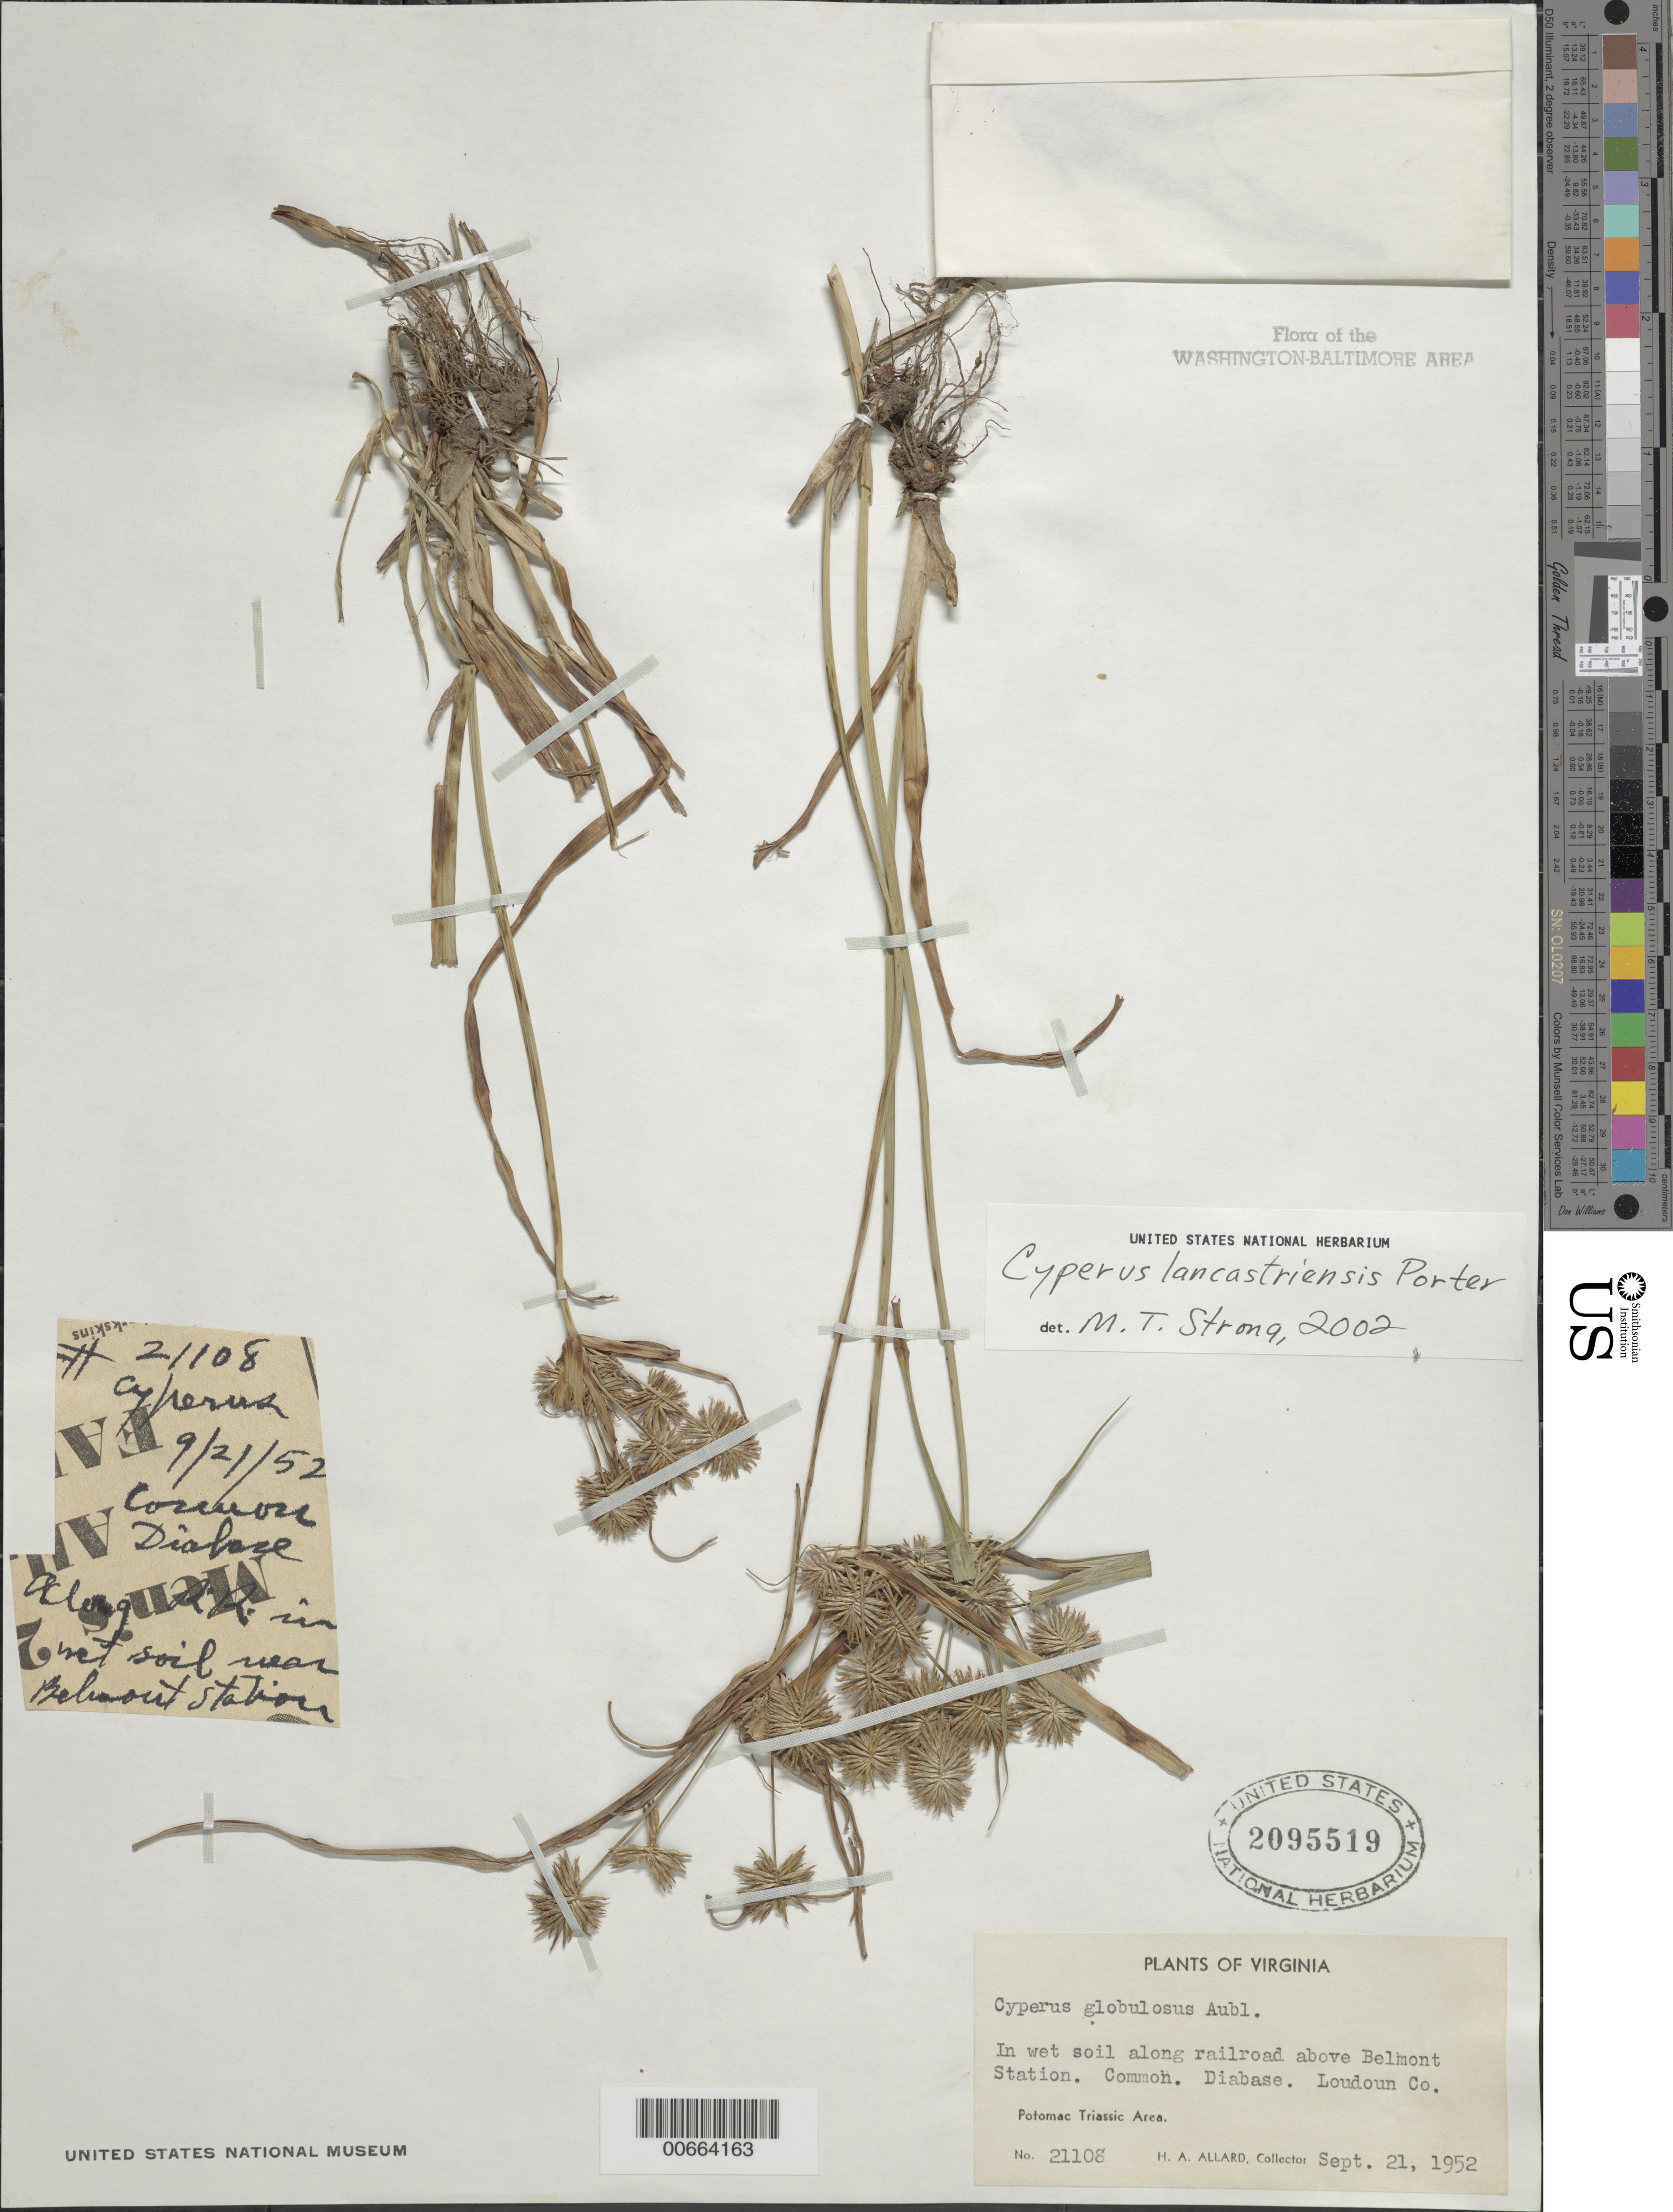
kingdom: Plantae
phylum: Tracheophyta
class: Liliopsida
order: Poales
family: Cyperaceae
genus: Cyperus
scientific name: Cyperus lancastriensis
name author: Porter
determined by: Strong, M. T., (US), Smithsonian Institution - National Museum of Natural History (UNITED STATES)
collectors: H. A. Allard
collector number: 21108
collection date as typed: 21 Sep 1952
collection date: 1952-09-21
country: United States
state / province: Virginia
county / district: Loudoun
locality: Above Belmont Station. Potomac Triassic Station.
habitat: In wet soil along railroad.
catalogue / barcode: US 2095519